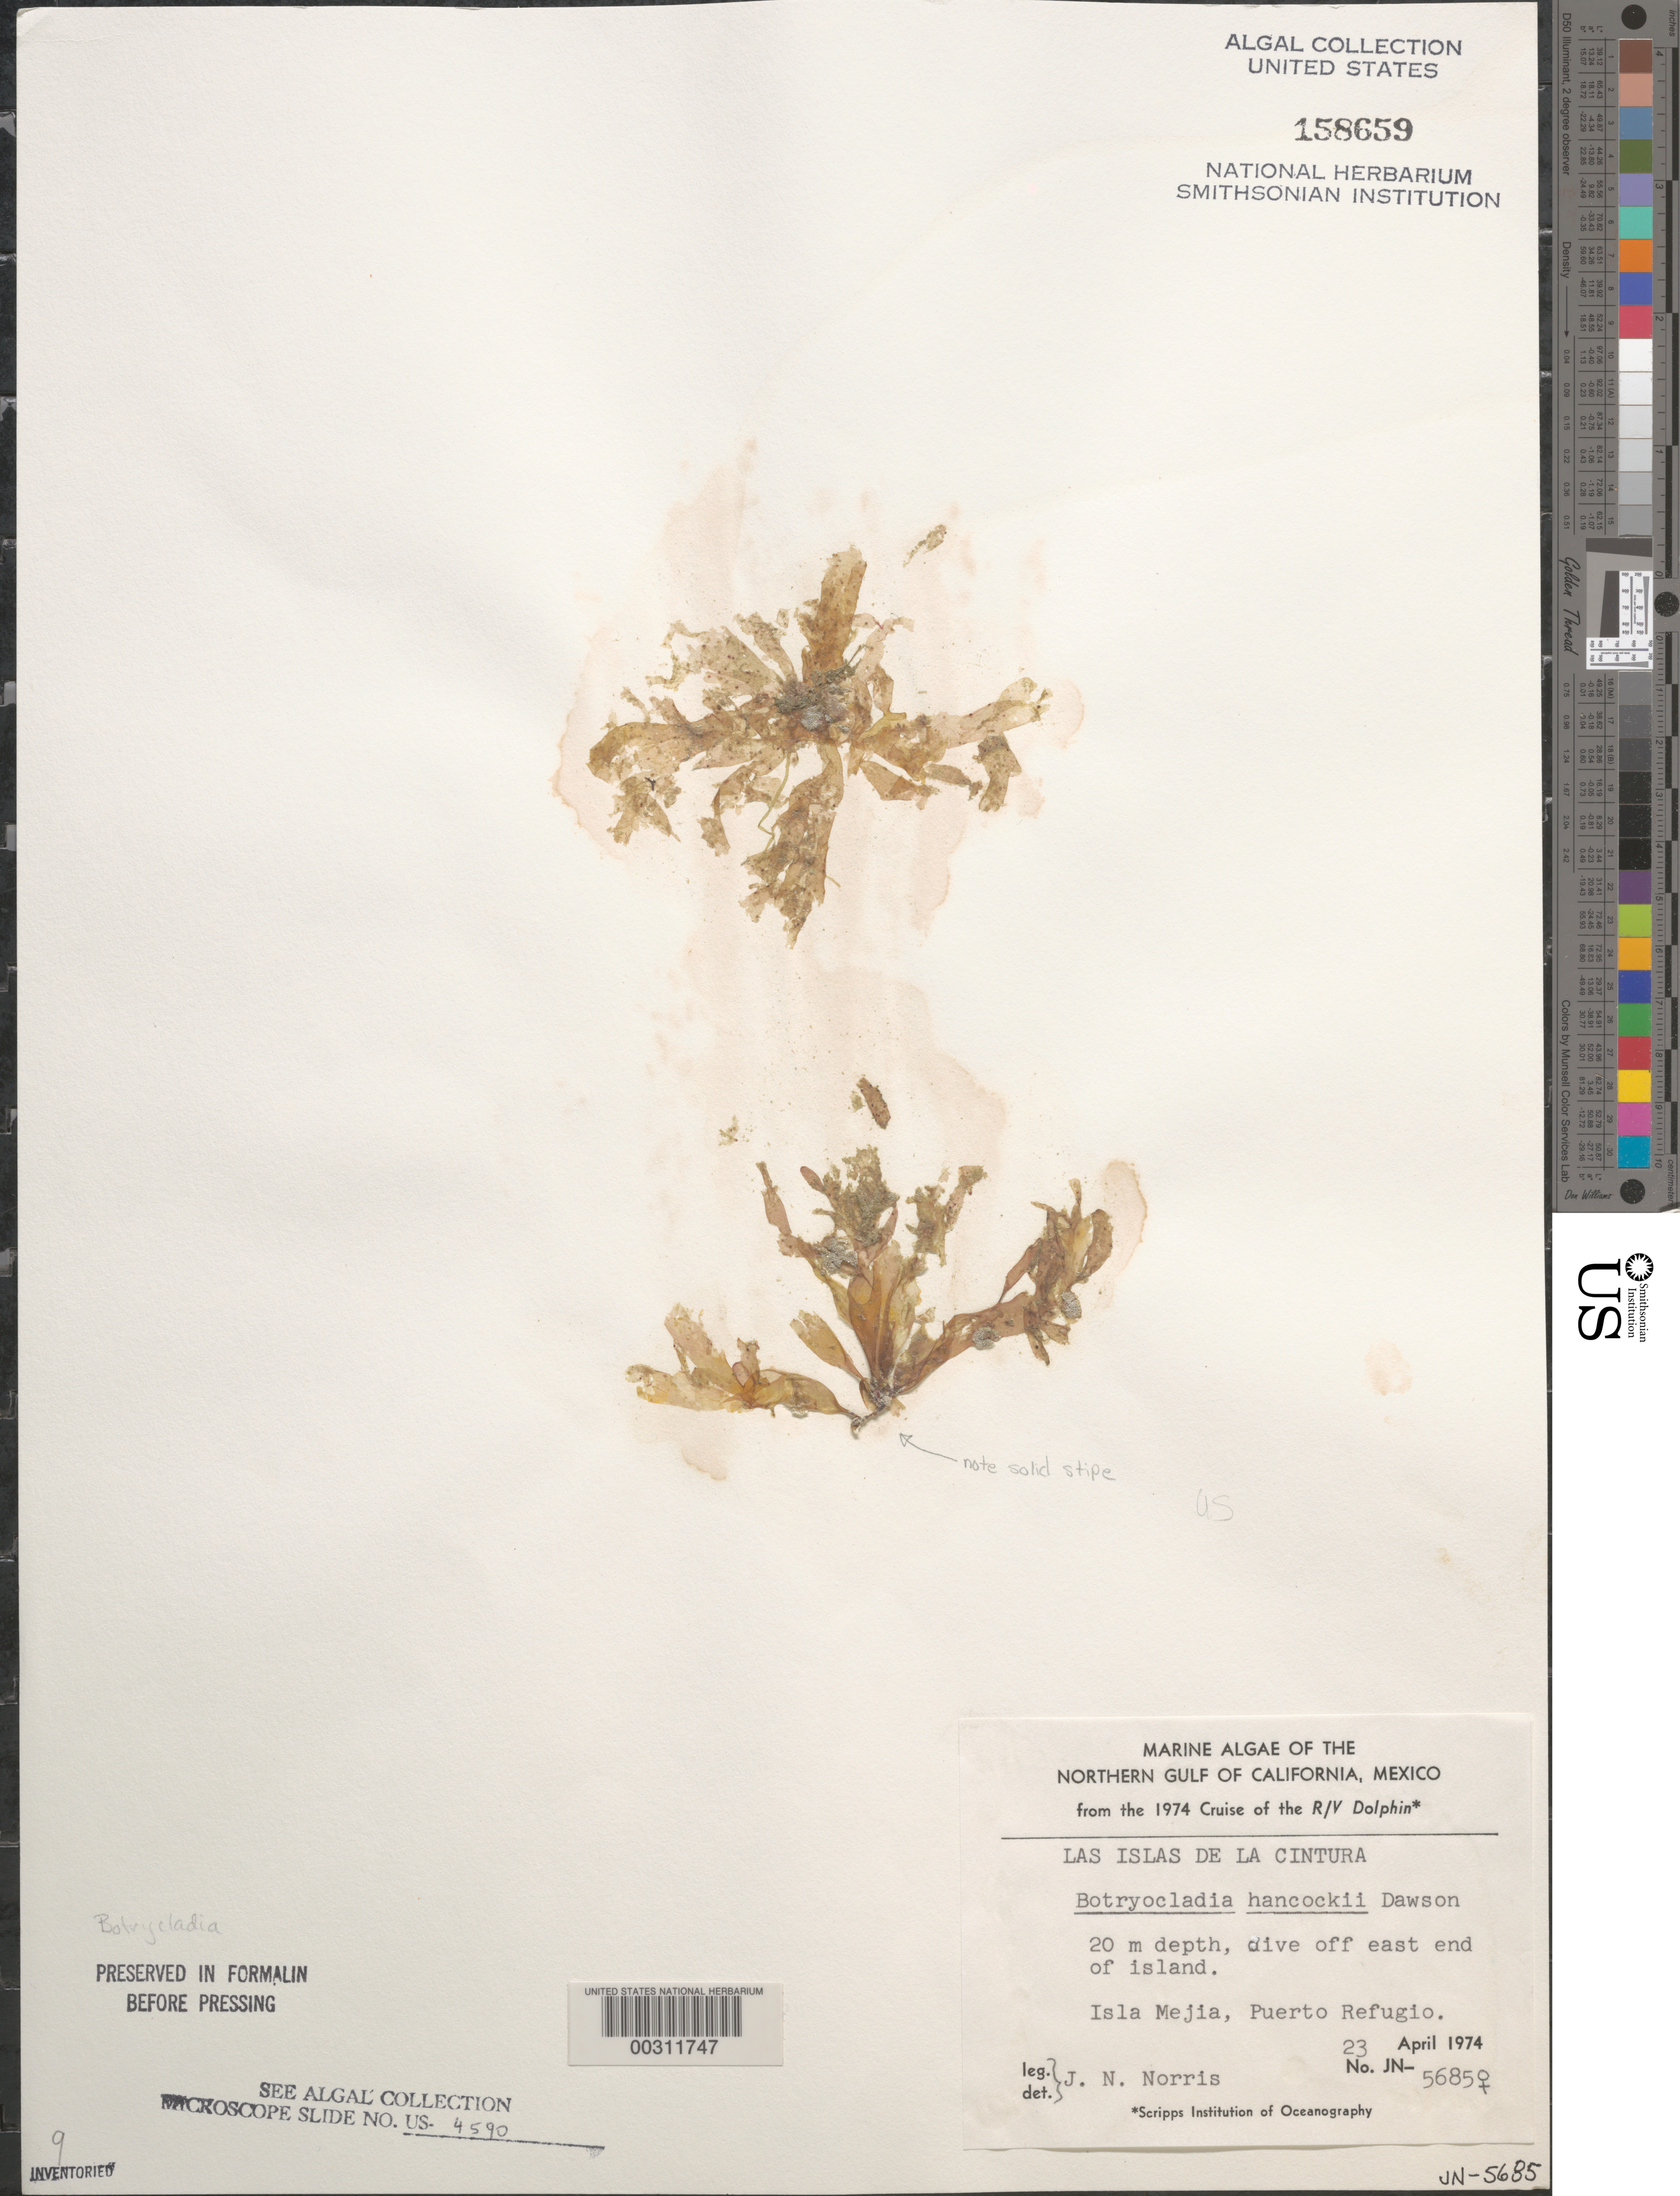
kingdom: Plantae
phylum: Rhodophyta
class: Florideophyceae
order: Rhodymeniales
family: Rhodymeniaceae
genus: Irvinea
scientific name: Irvinea hancockii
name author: (E.Y. Dawson) R.J. Wilkes et al.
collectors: J. N. Norris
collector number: JN-5685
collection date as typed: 23 Apr 1974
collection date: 1974-04-23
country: Mexico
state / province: Baja California Norte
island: Isla Mejia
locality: Puerto Refugio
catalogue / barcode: US 158659